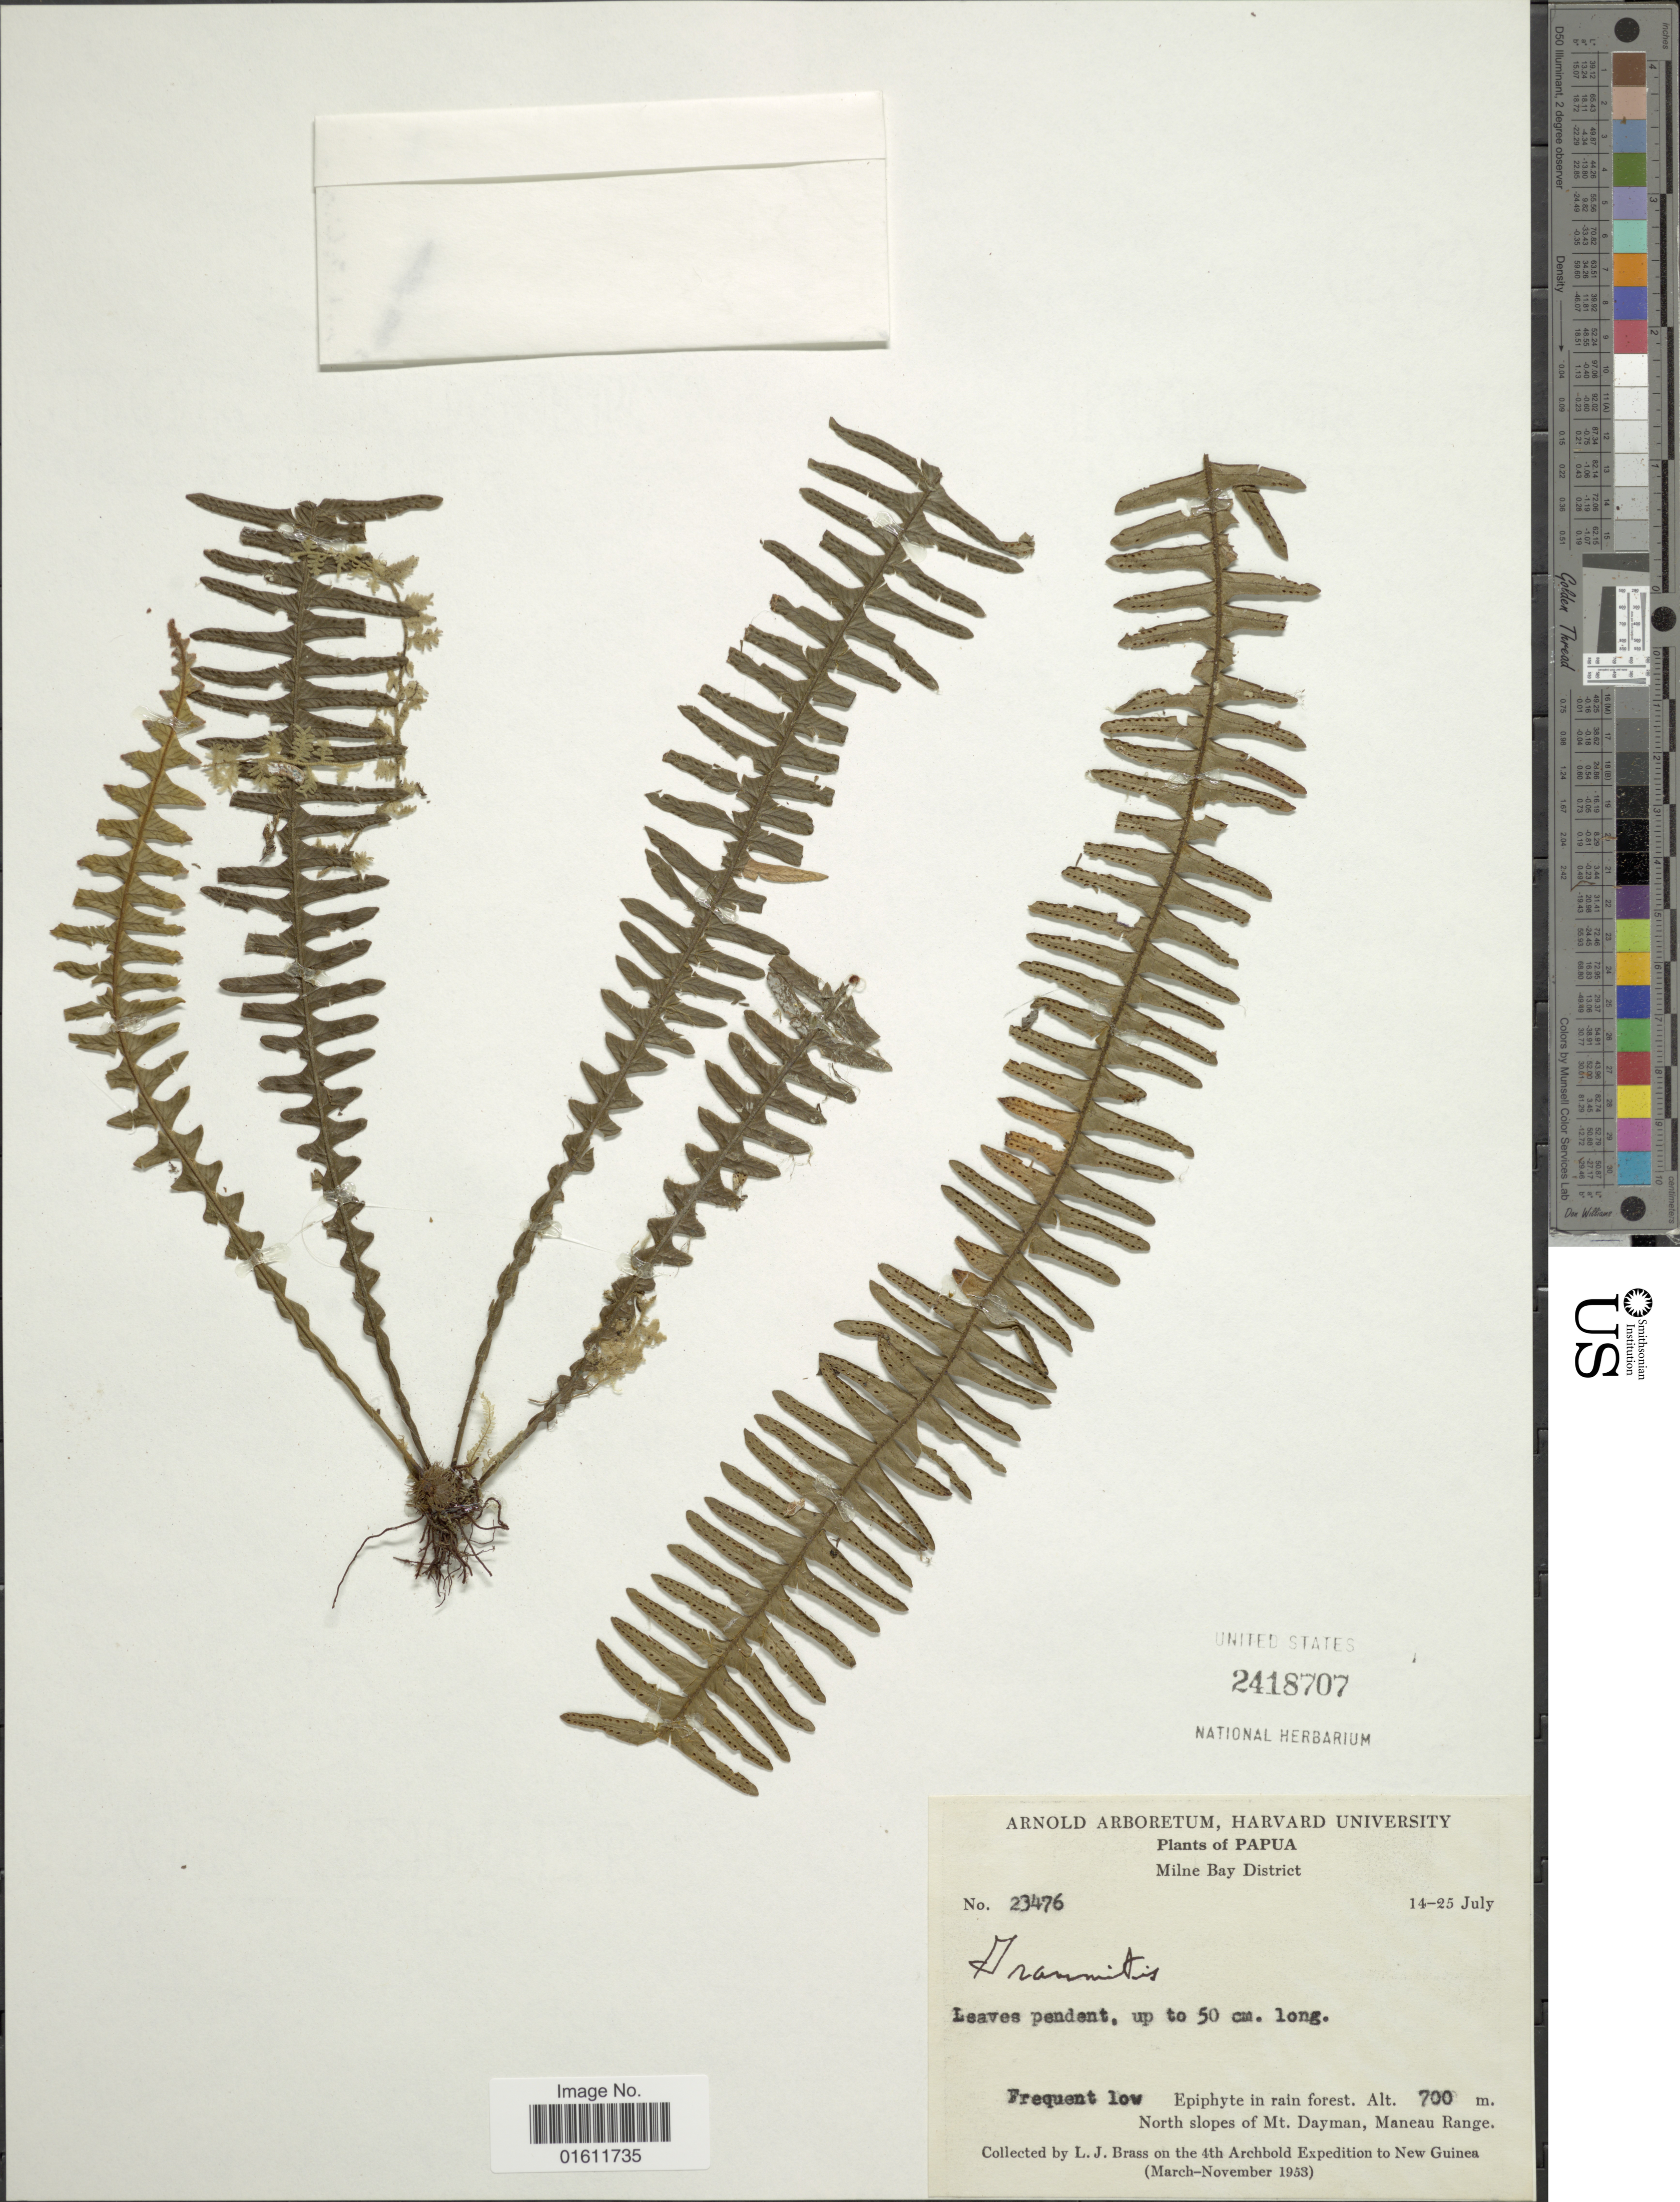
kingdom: Plantae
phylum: Tracheophyta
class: Polypodiopsida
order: Polypodiales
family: Polypodiaceae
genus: Prosaptia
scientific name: Prosaptia sp.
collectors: L. J. Brass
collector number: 23476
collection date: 1953-07-14/1953-07-25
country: Papua New Guinea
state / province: Milne Bay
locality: North slopes of Mt. Dayman, Maneau Range.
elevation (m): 700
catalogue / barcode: US 2418707